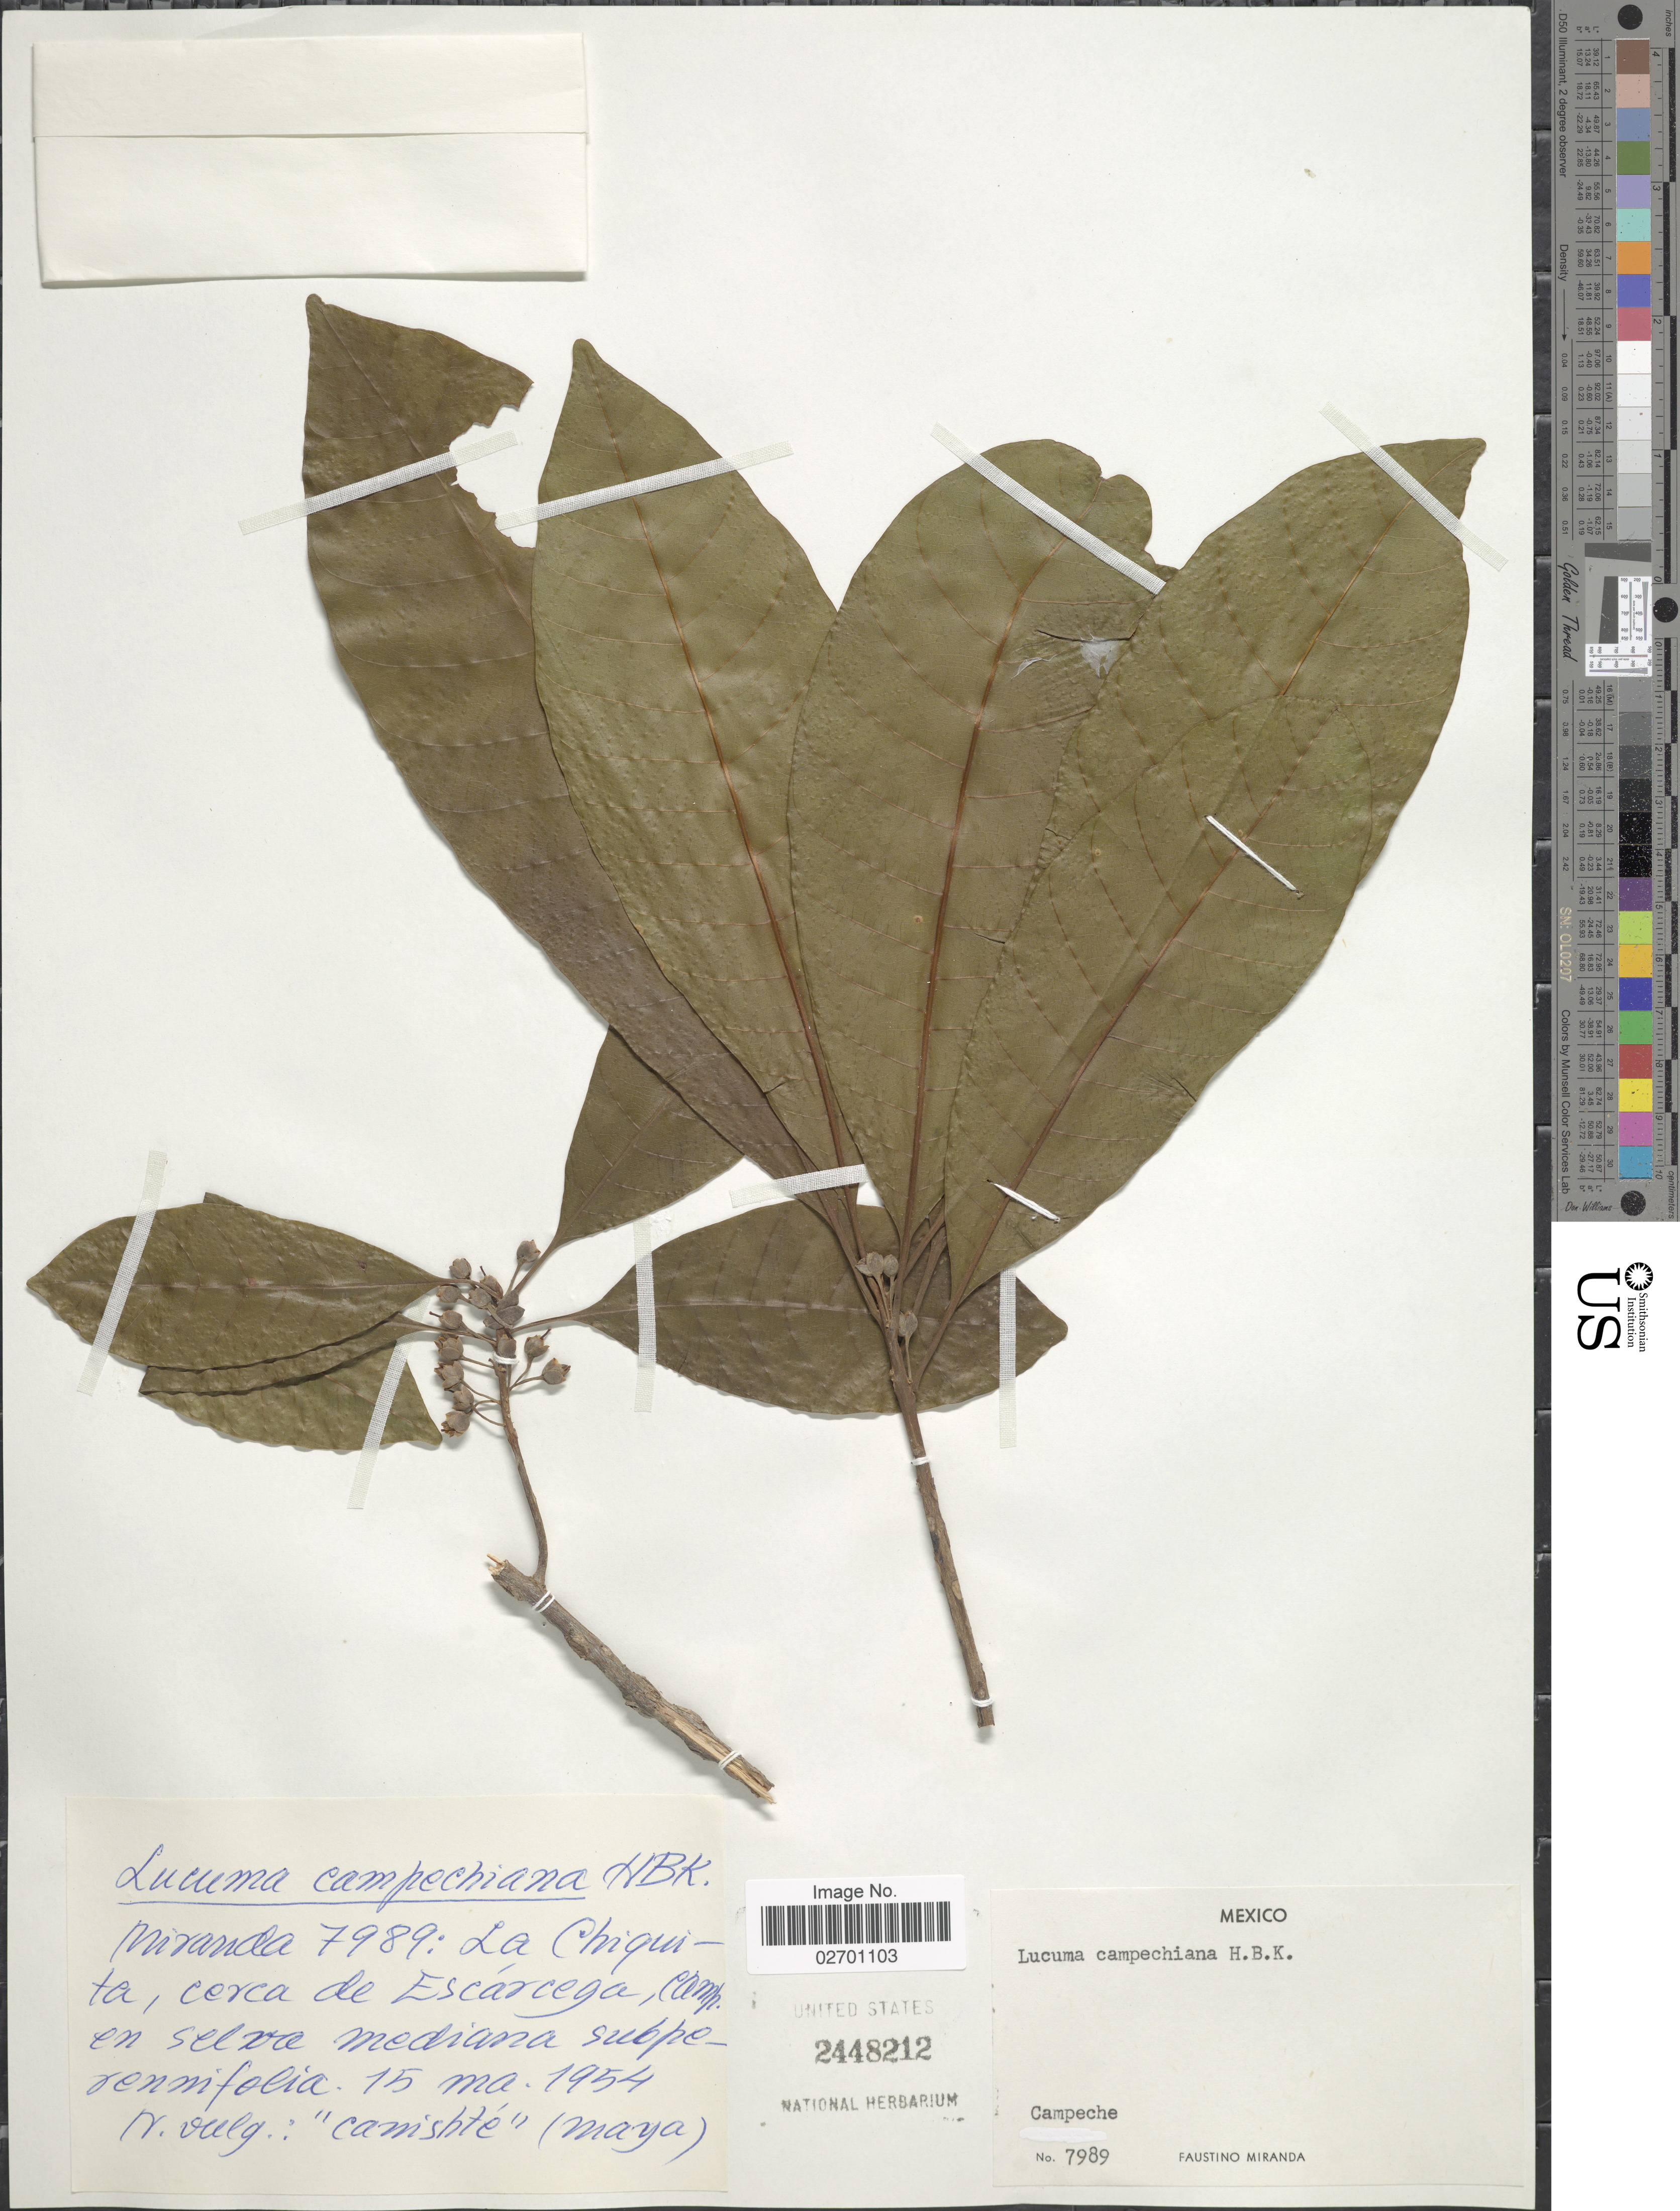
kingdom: Plantae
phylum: Tracheophyta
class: Magnoliopsida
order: Ericales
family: Sapotaceae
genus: Pouteria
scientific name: Pouteria campechiana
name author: (Kunth) Baehni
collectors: F. Miranda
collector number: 7989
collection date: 1954-03-15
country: Mexico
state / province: Campeche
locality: La Chiquita, cerca de Escarcega, camp.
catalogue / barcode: US 2448212